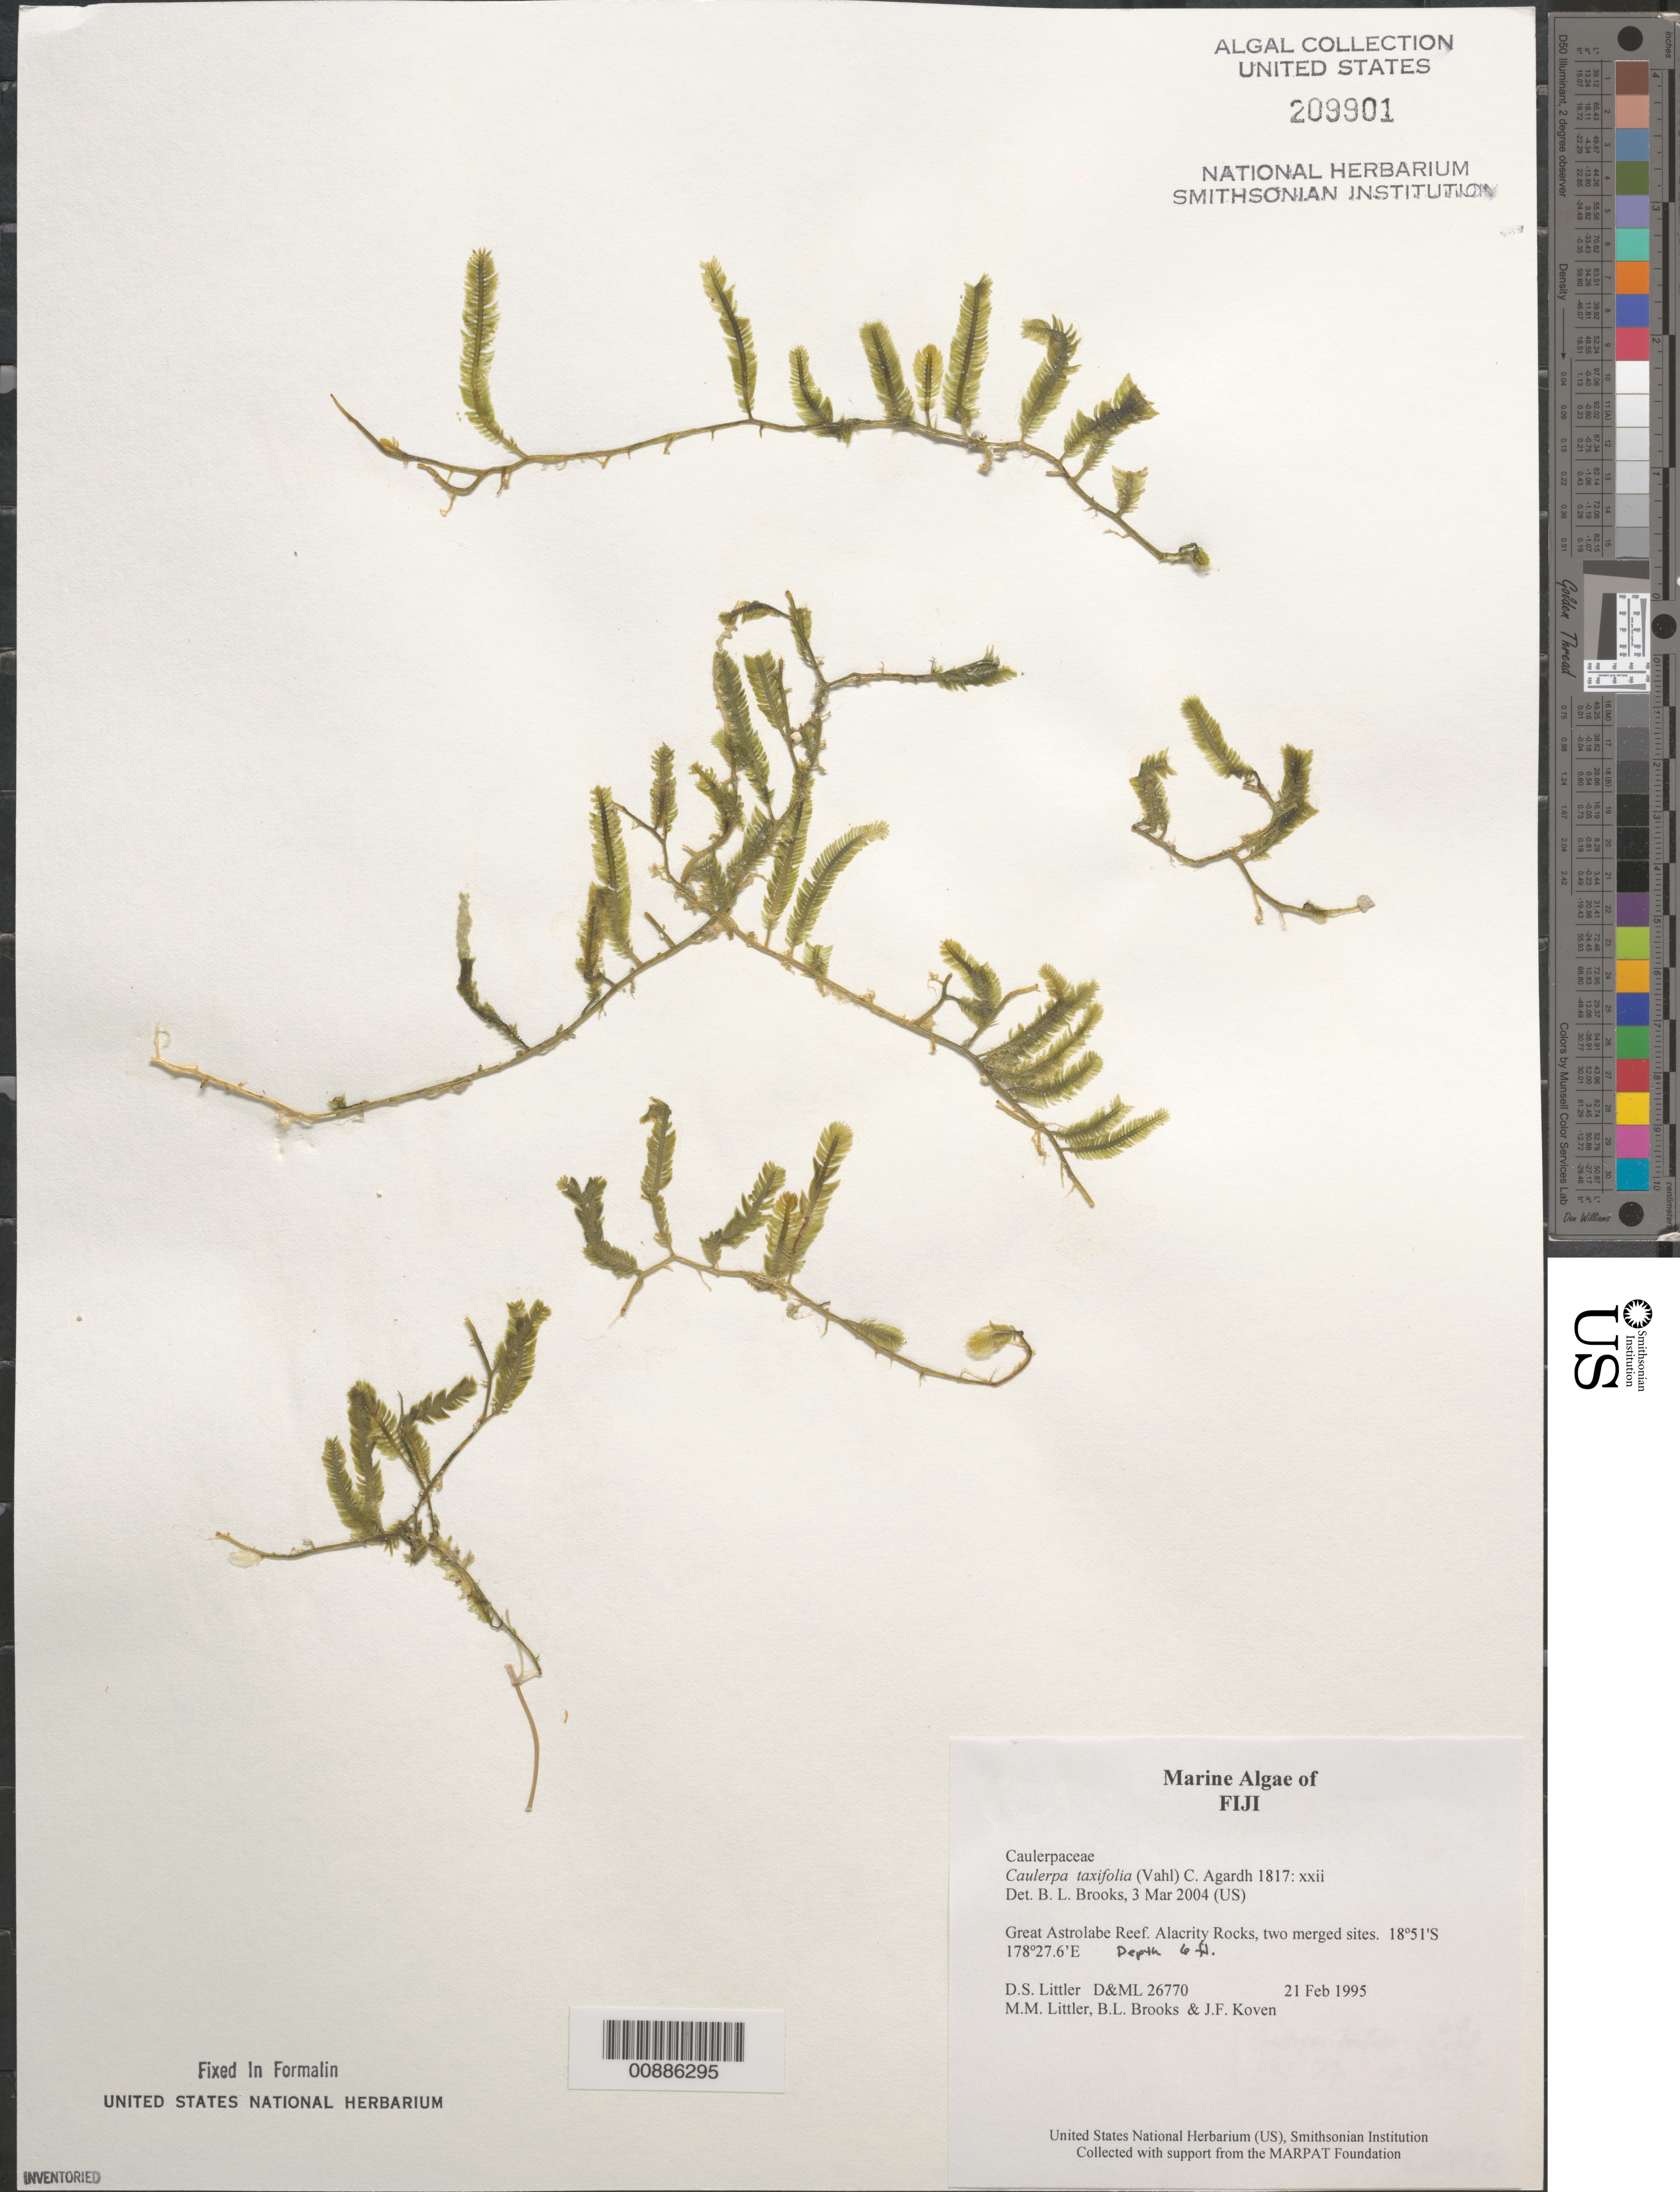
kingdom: Plantae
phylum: Chlorophyta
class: Ulvophyceae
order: Bryopsidales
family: Caulerpaceae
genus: Caulerpa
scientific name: Caulerpa taxifolia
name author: (M. Vahl) C. Agardh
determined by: Brooks, B. L., (BOT), Smithsonian Institution - National Museum of Natural History (UNITED STATES)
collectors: D. S. Littler, M. M. Littler, B. Brooks & J. Koven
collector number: D&ML 26770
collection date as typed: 21 Feb 1995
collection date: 1995-02-21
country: Fiji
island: Great Astrolabe Reef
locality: Great Astrolabe Reef, Alacrity Rocks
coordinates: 18 51'S, 178 27.6'E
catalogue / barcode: US 209901